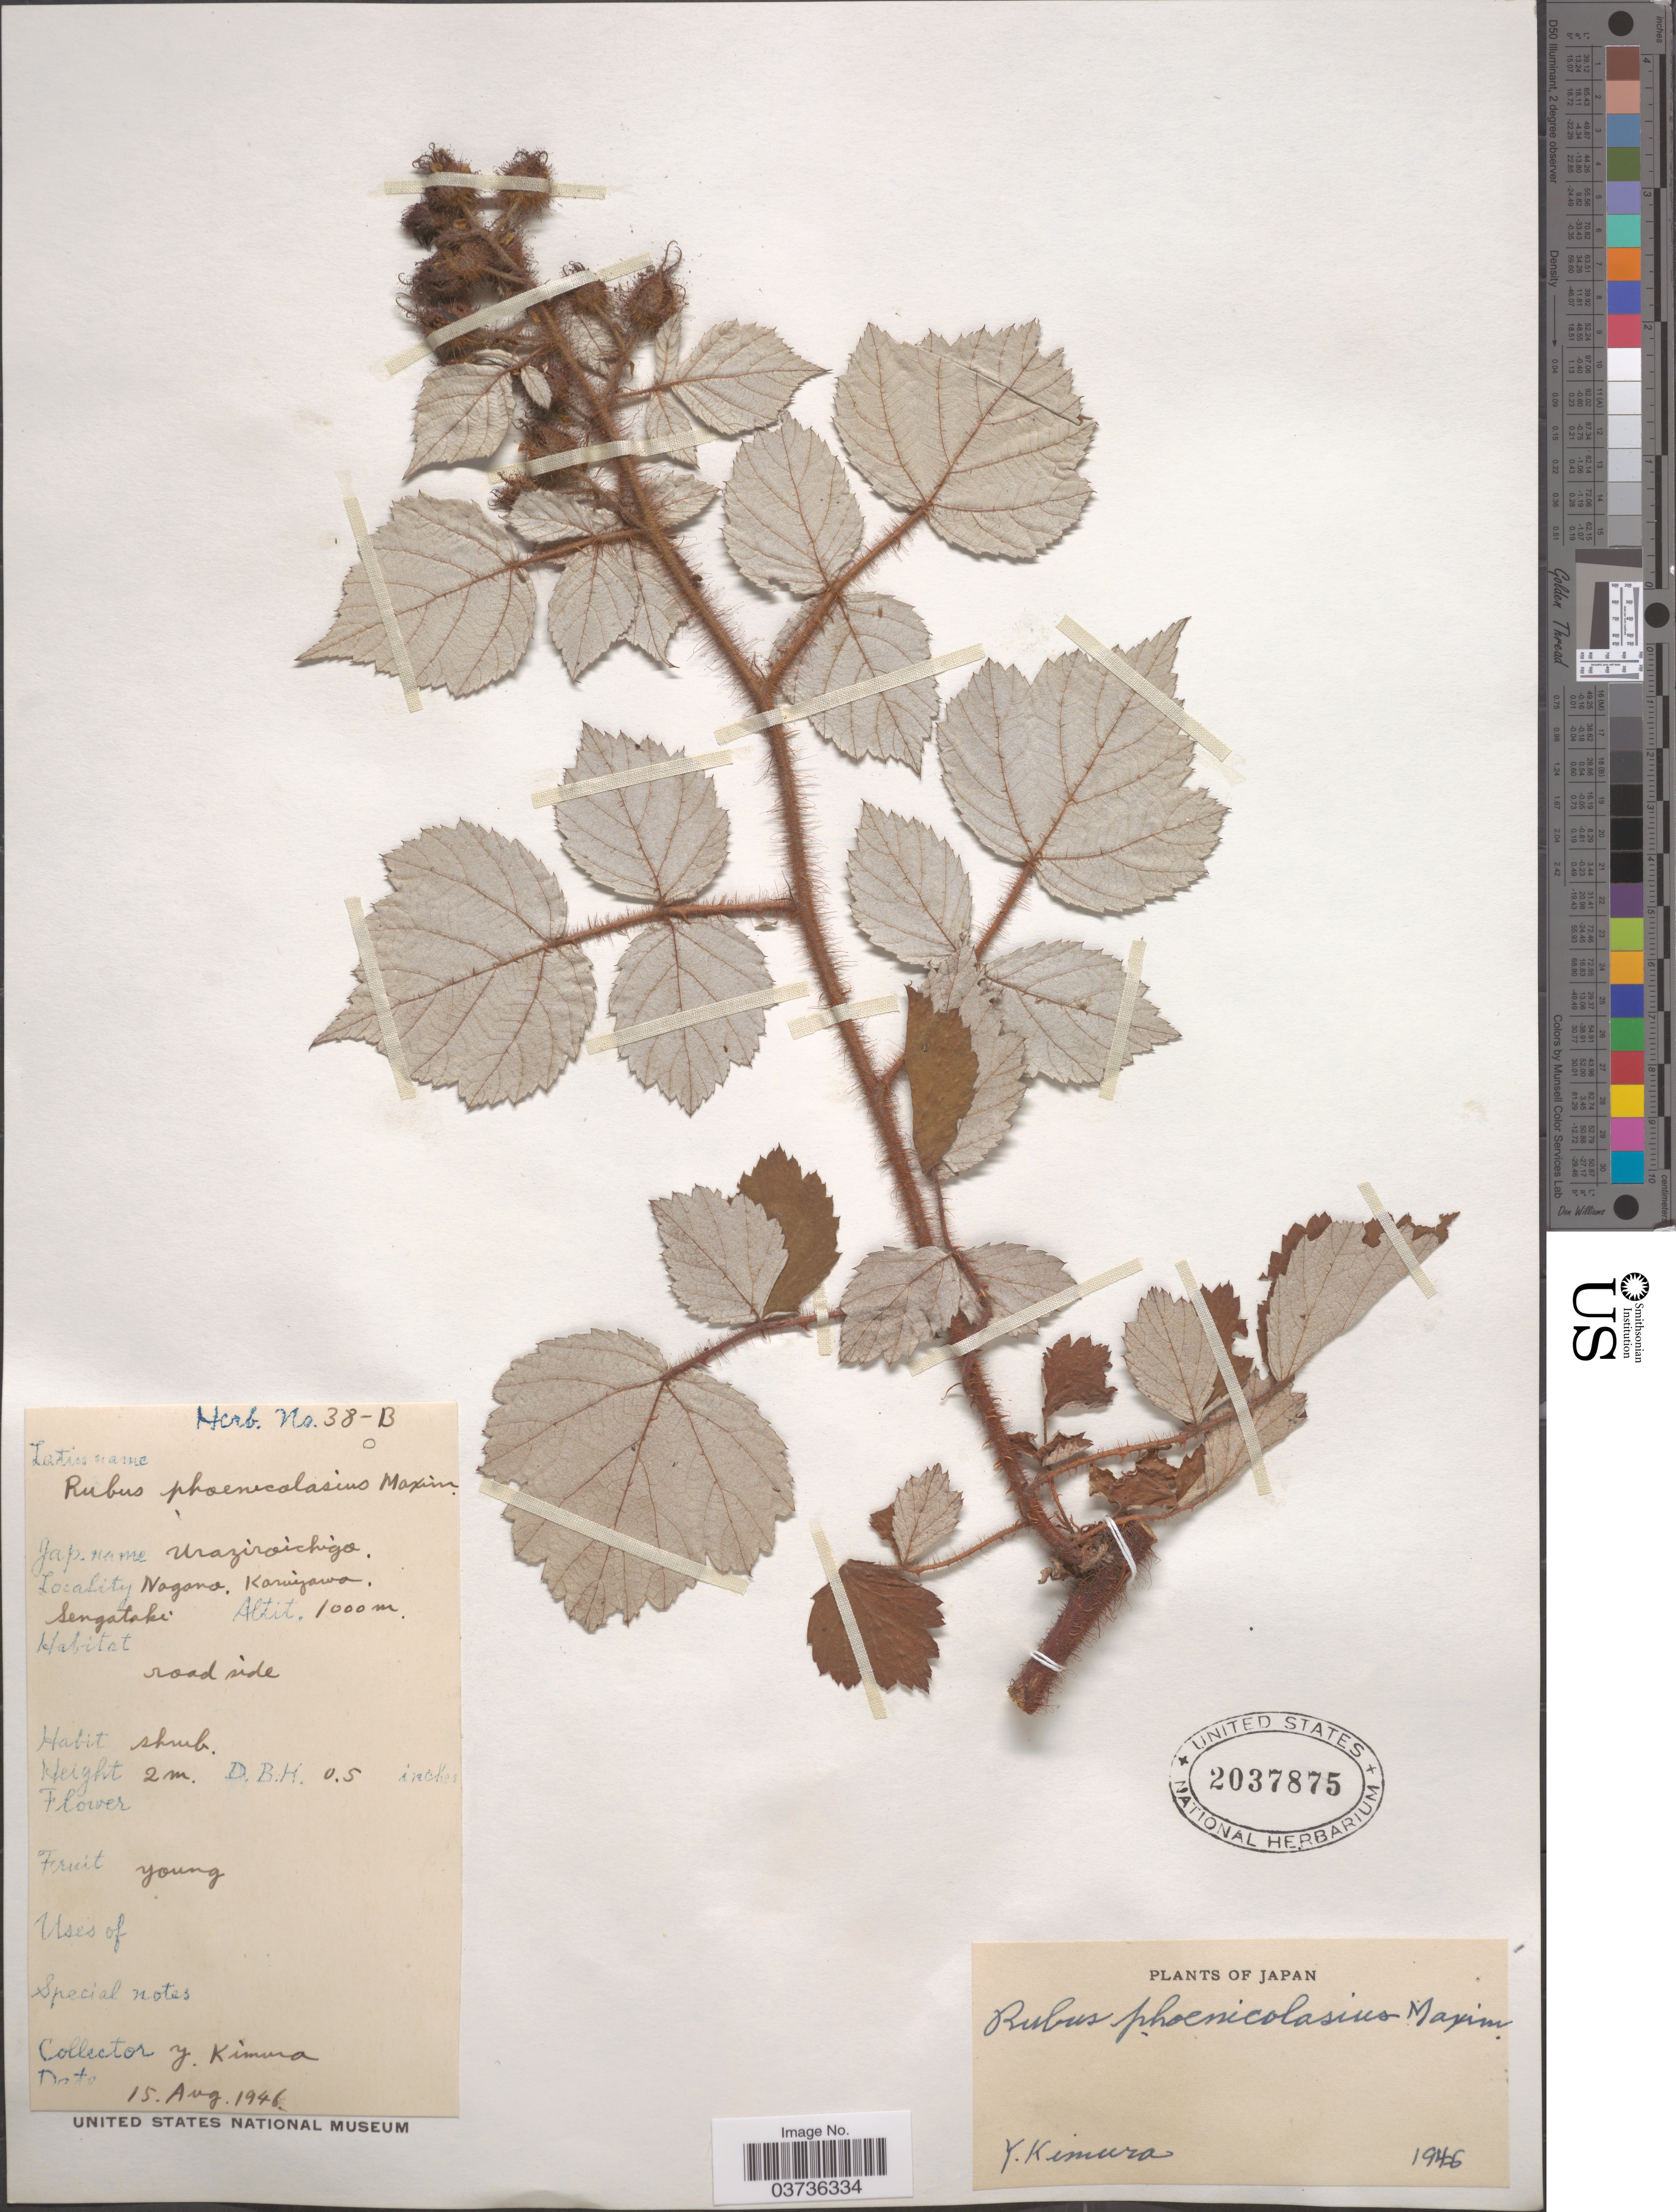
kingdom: Plantae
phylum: Tracheophyta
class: Magnoliopsida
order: Rosales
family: Rosaceae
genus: Rubus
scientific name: Rubus phoenicolasius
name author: Maxim.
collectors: Y. Kimura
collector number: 38-B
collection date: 1946-08-15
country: Japan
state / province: Nagano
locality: Karuizawa, Sengataki.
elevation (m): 1000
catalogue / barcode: US 2037875